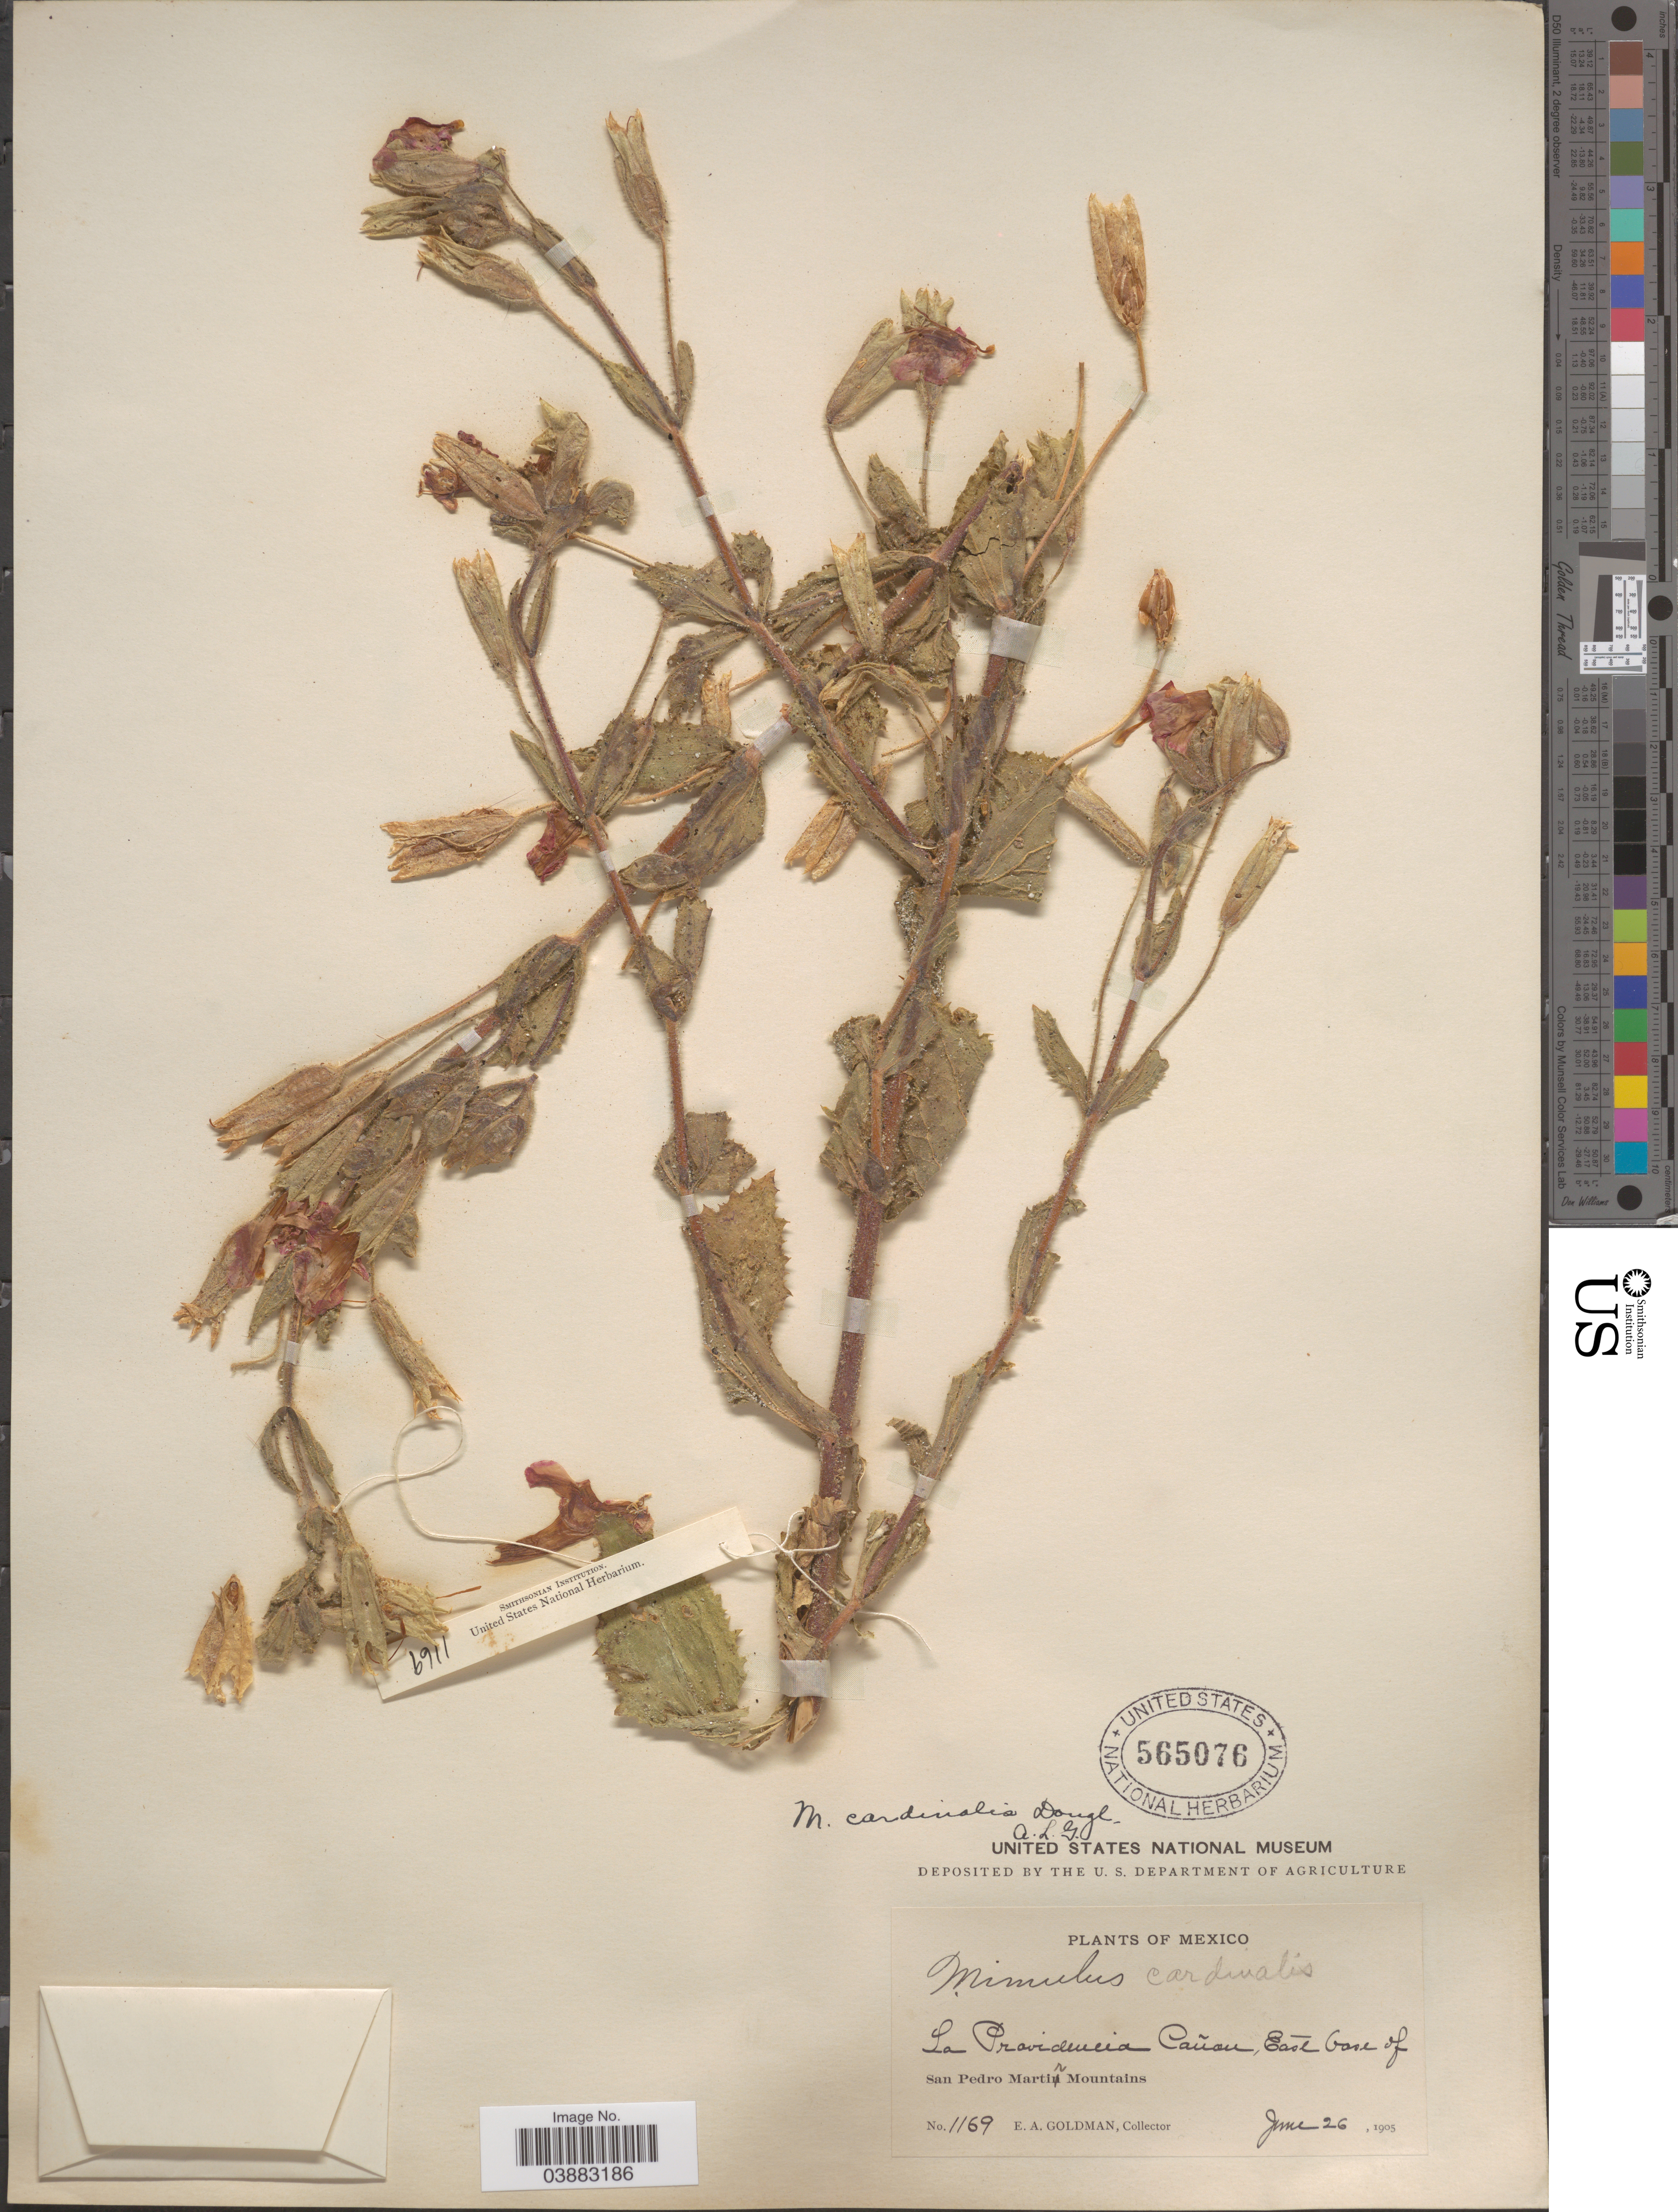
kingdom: Plantae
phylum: Tracheophyta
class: Magnoliopsida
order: Lamiales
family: Phrymaceae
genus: Mimulus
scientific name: Mimulus cardinalis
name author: Douglas ex Benth.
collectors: E. A. Goldman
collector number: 1169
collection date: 1905-06-26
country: Mexico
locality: La Providencia Cañon, East base of San Pedro Martir Mountains.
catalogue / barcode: US 565076